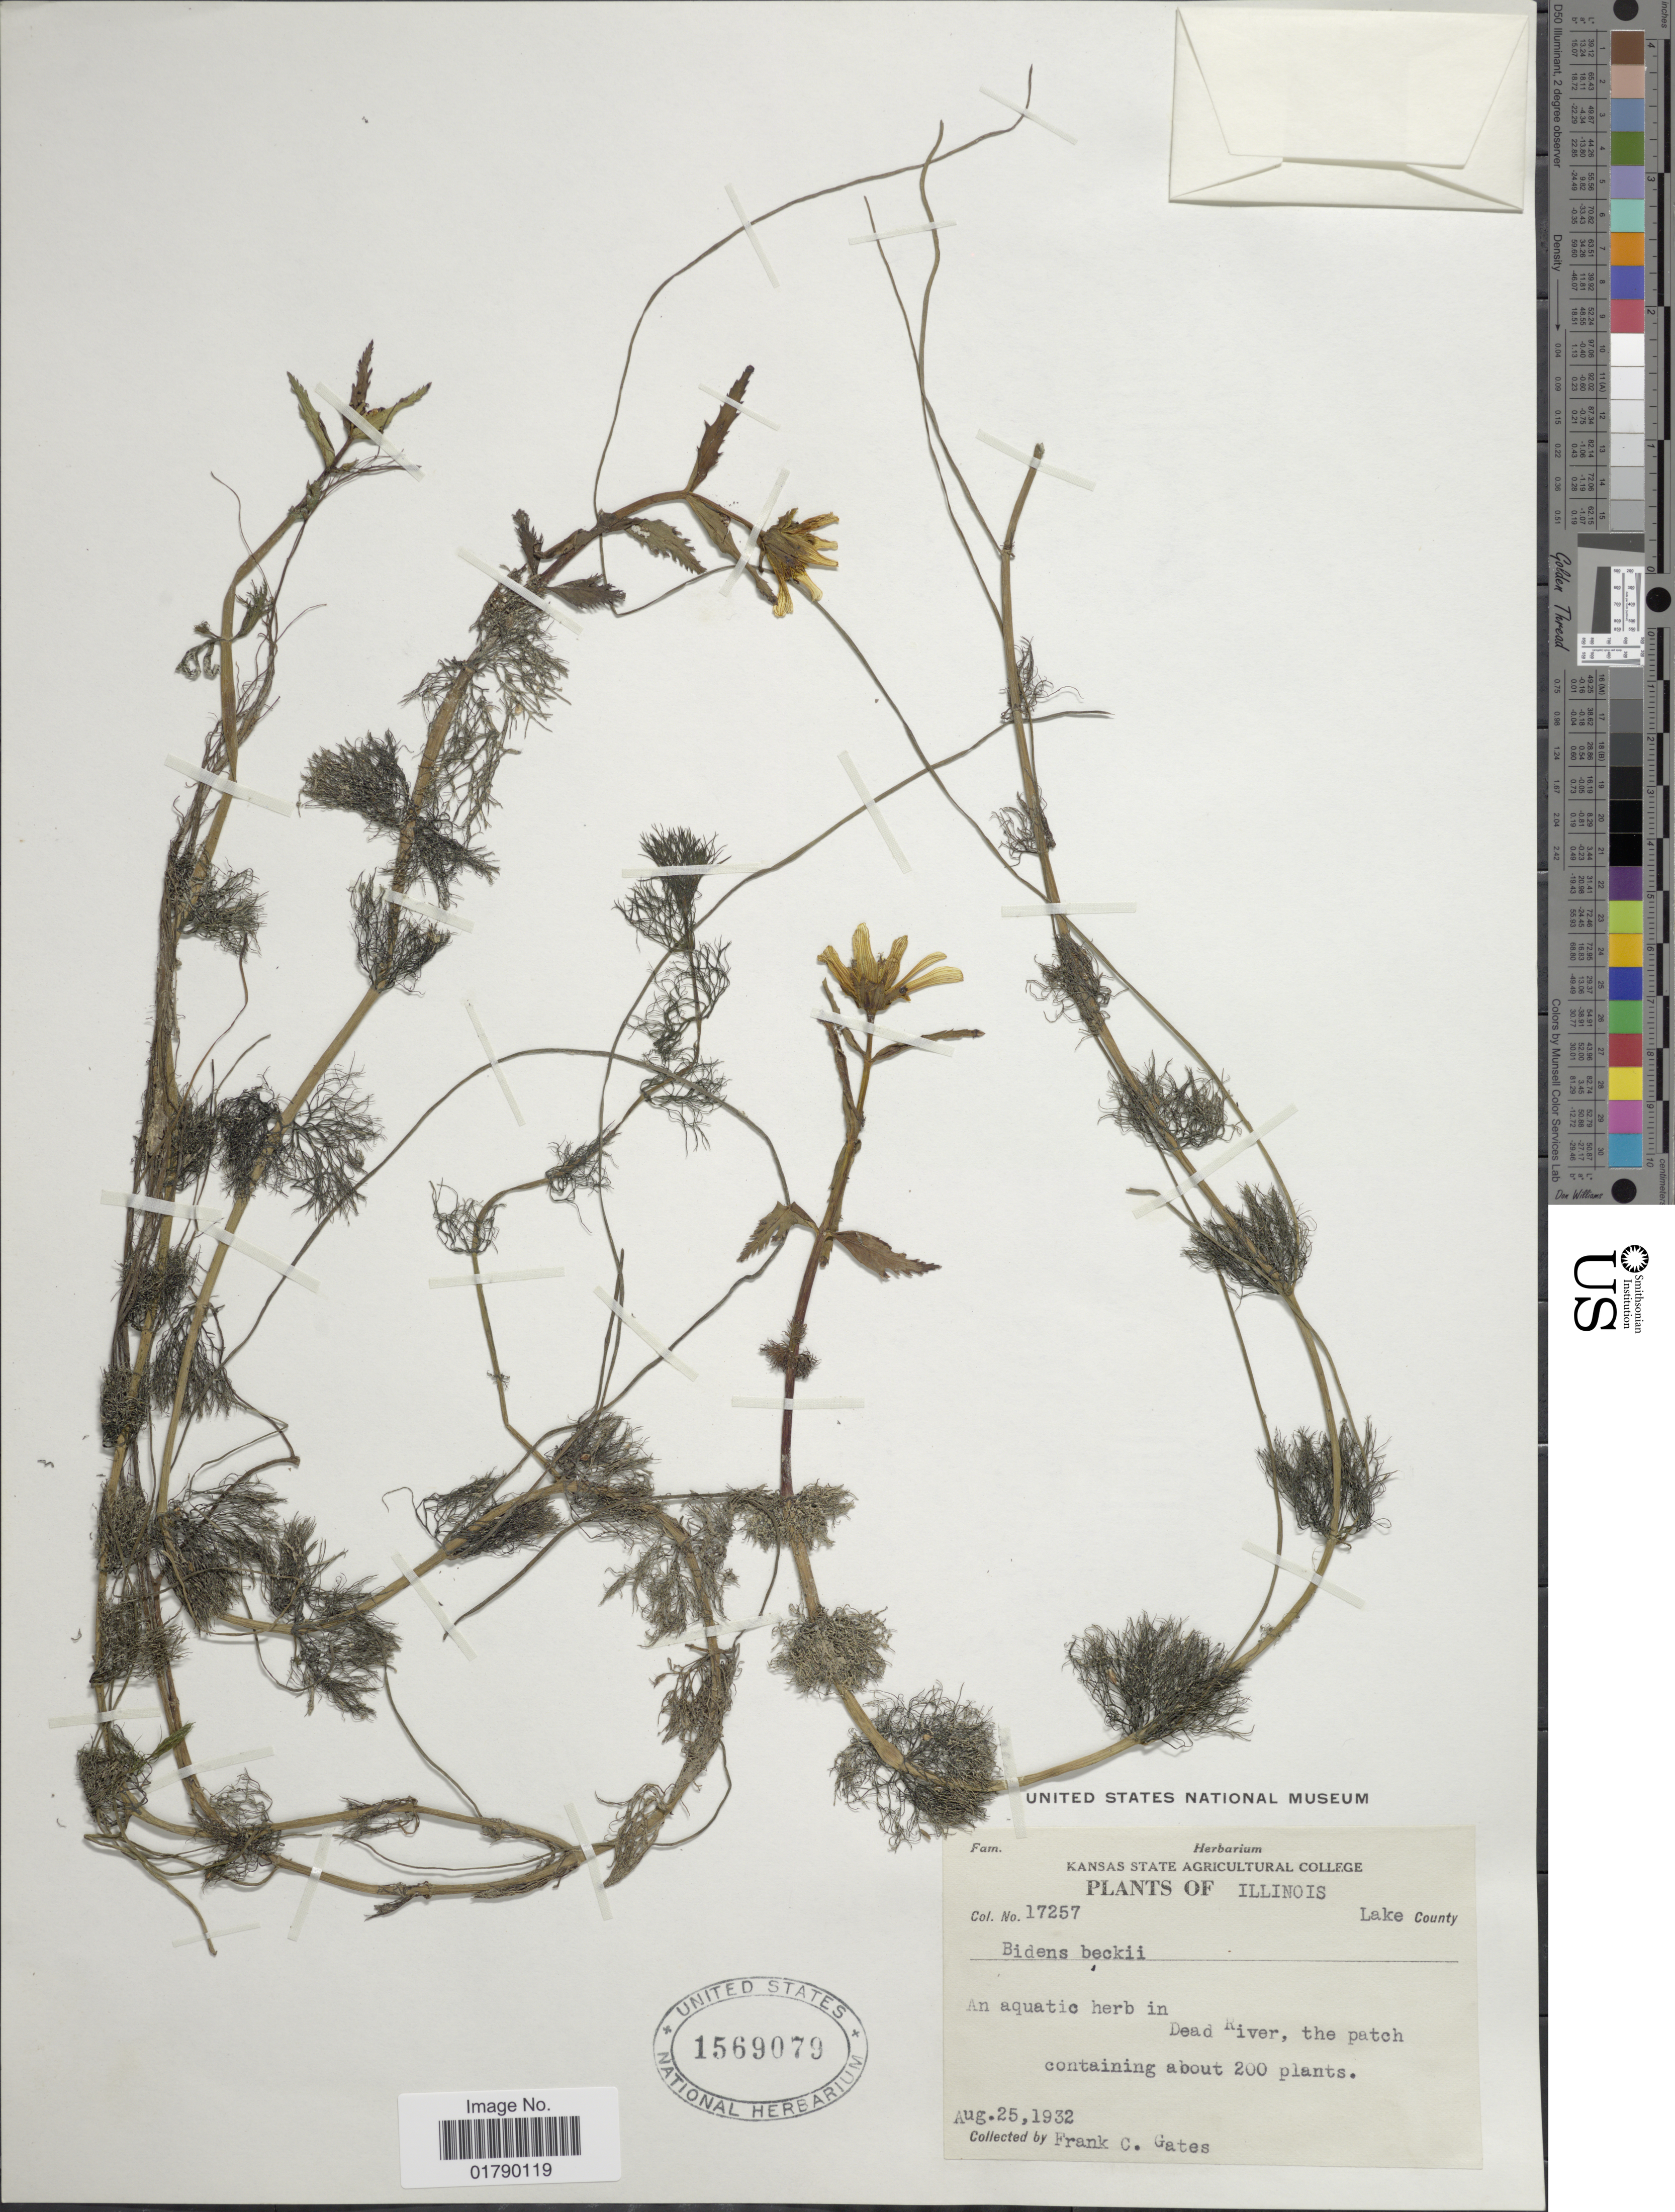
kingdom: Plantae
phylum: Tracheophyta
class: Magnoliopsida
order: Asterales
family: Asteraceae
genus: Megalodonta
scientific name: Megalodonta sp.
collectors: F. C. Gates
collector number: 17257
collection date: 1932-08-25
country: United States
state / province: Illinois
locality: Lake County, Dead River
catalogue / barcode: US 1569079